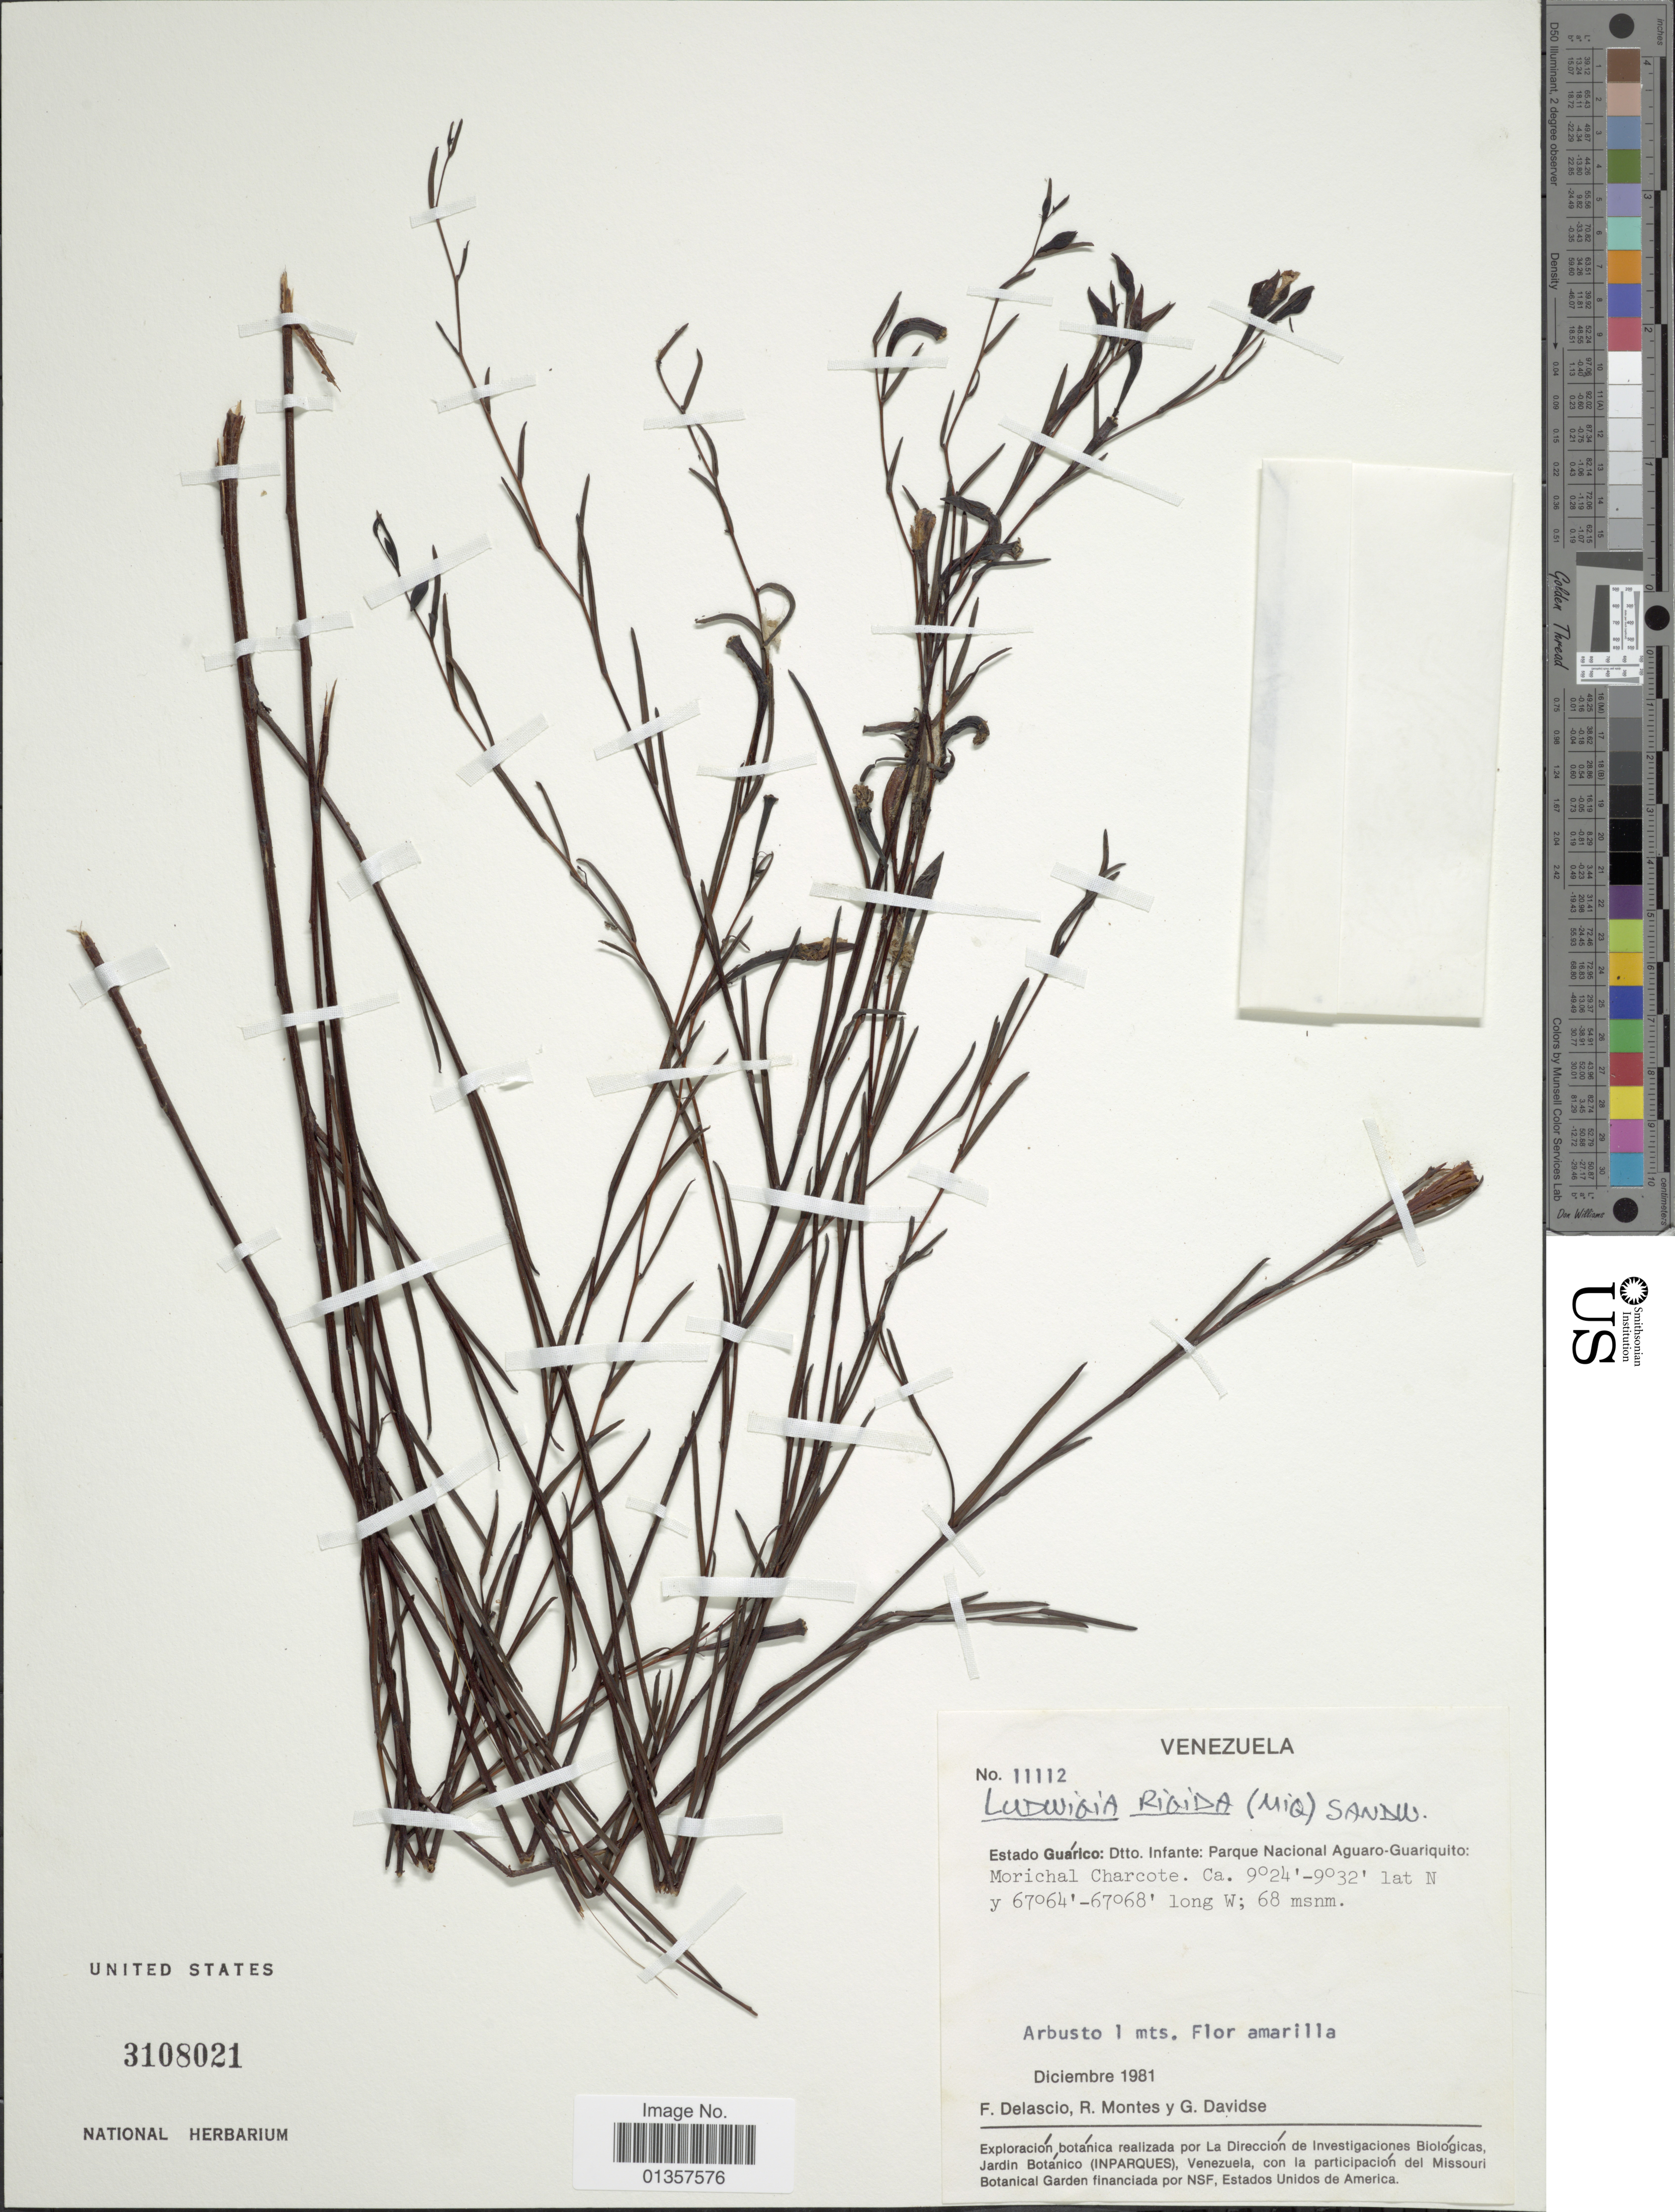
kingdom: Plantae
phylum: Tracheophyta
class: Magnoliopsida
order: Myrtales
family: Onagraceae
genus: Ludwigia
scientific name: Ludwigia rigida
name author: (Miq.) Sandwith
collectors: F. Delascio C., R. Montes & G. Davidse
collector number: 11112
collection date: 1981-12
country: Venezuela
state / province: Guárico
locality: Dtto. Infante: Parque Nacional Aguaro-Guarigquito: Morichal Charcote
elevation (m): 68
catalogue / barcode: US 3108021